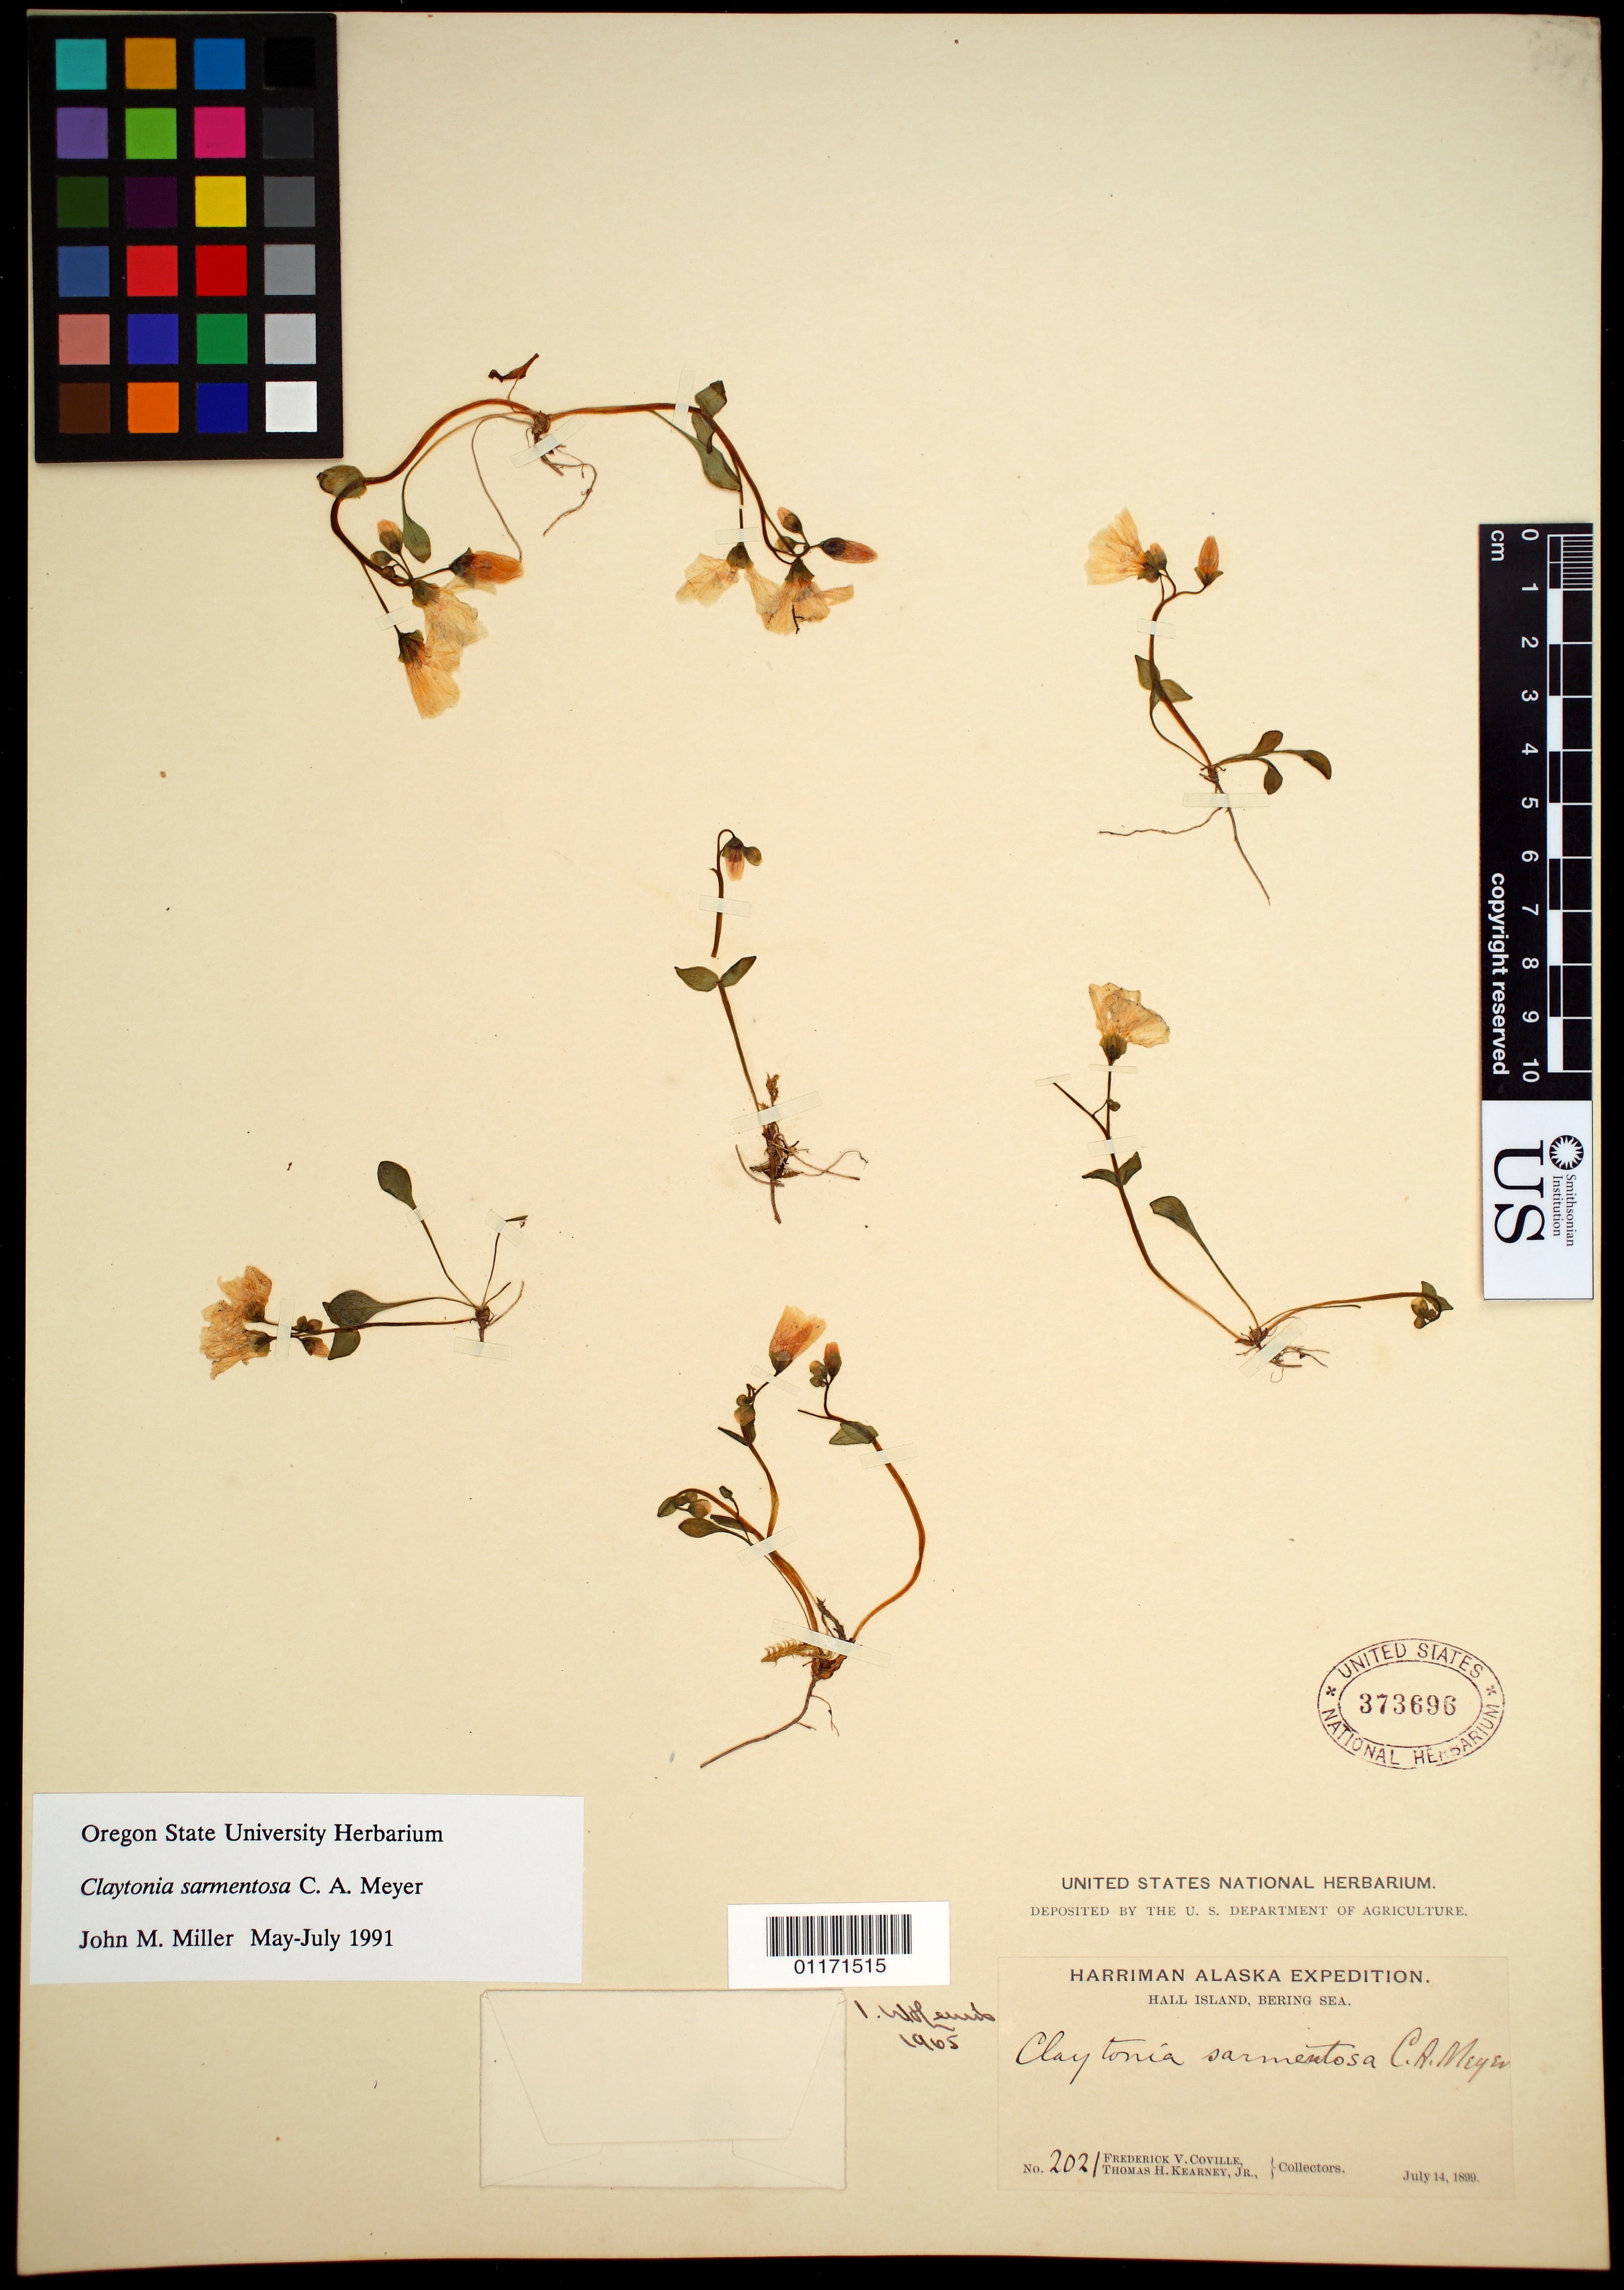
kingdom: Plantae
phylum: Tracheophyta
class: Magnoliopsida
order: Caryophyllales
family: Montiaceae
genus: Claytonia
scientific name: Claytonia sarmentosa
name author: C.A. Mey.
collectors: F. V. Coville & T. H. Kearney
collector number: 2021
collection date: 1899-07-14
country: United States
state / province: Alaska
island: Hall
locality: Bering Sea.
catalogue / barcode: US 373696-2